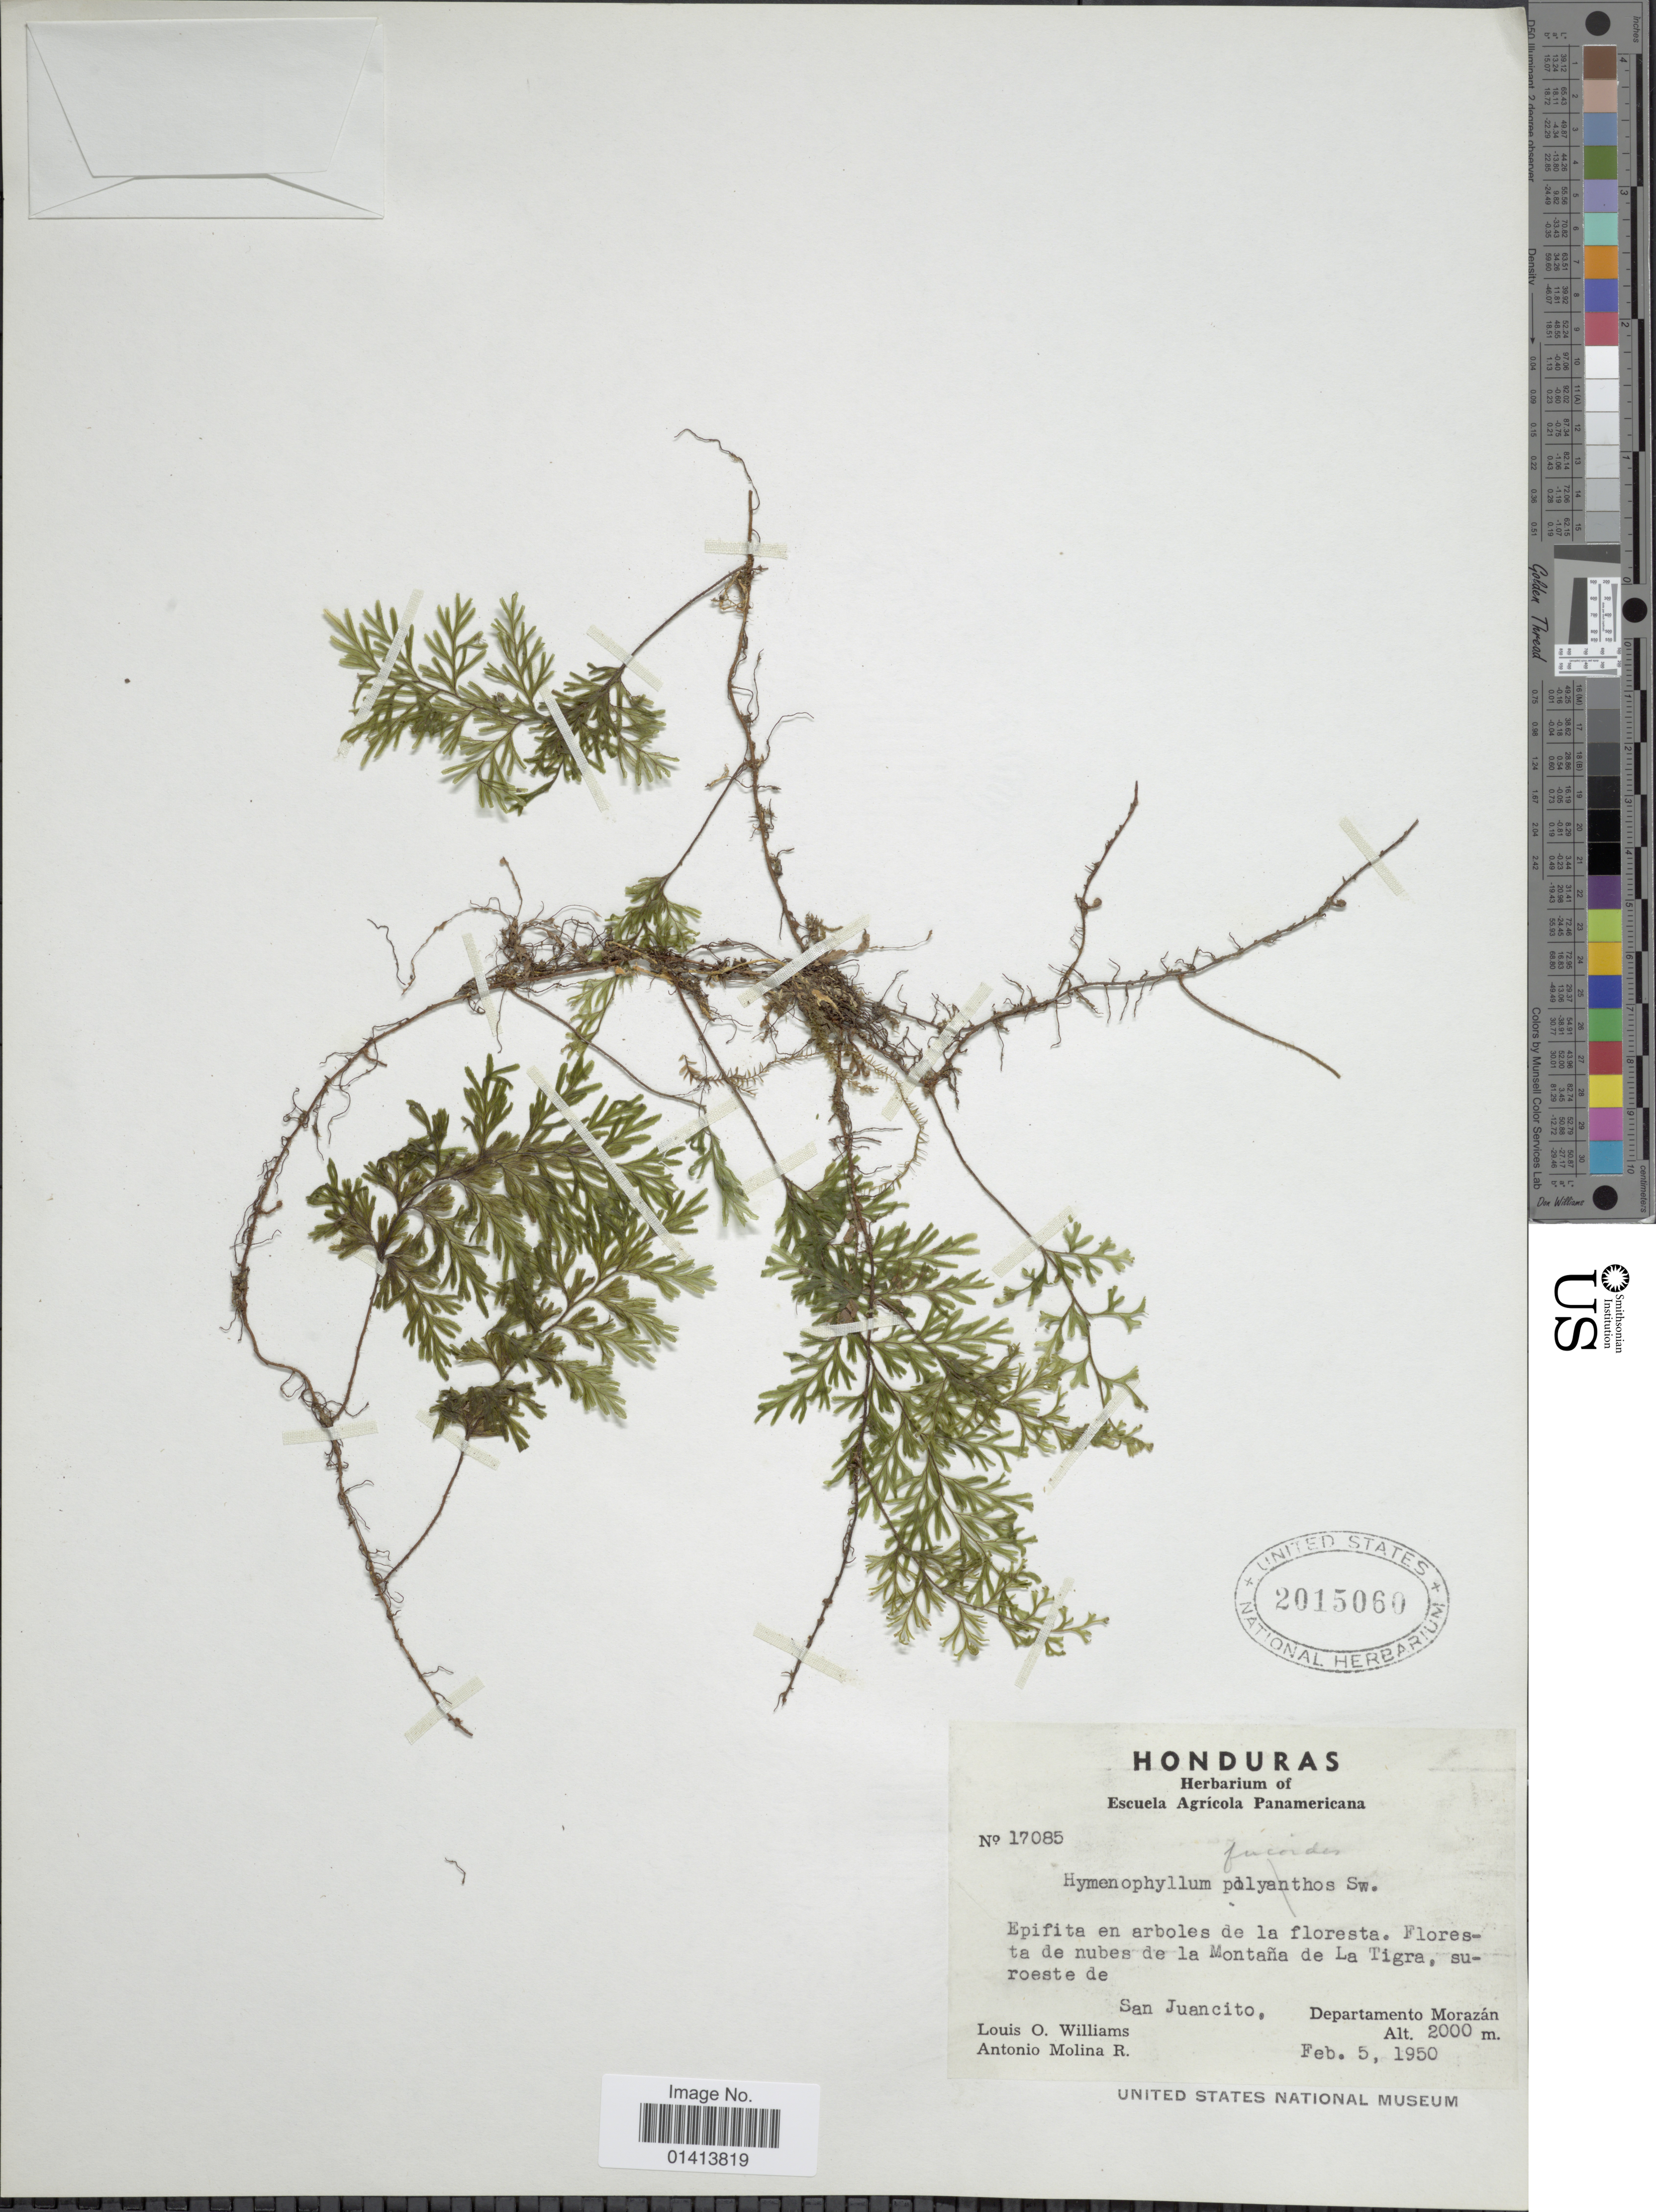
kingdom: Plantae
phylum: Tracheophyta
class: Polypodiopsida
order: Hymenophyllales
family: Hymenophyllaceae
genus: Hymenophyllum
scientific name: Hymenophyllum fucoides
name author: (Sw.) Sw.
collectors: L. O. Williams & A. Molina R.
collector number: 17085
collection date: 1950-02-05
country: Honduras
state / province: Fco. Morazán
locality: Floresta de nubes de la Montaña de La Tigra, suroeste de San Juancito, Departamento Morazán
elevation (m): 2000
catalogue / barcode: US 2015060